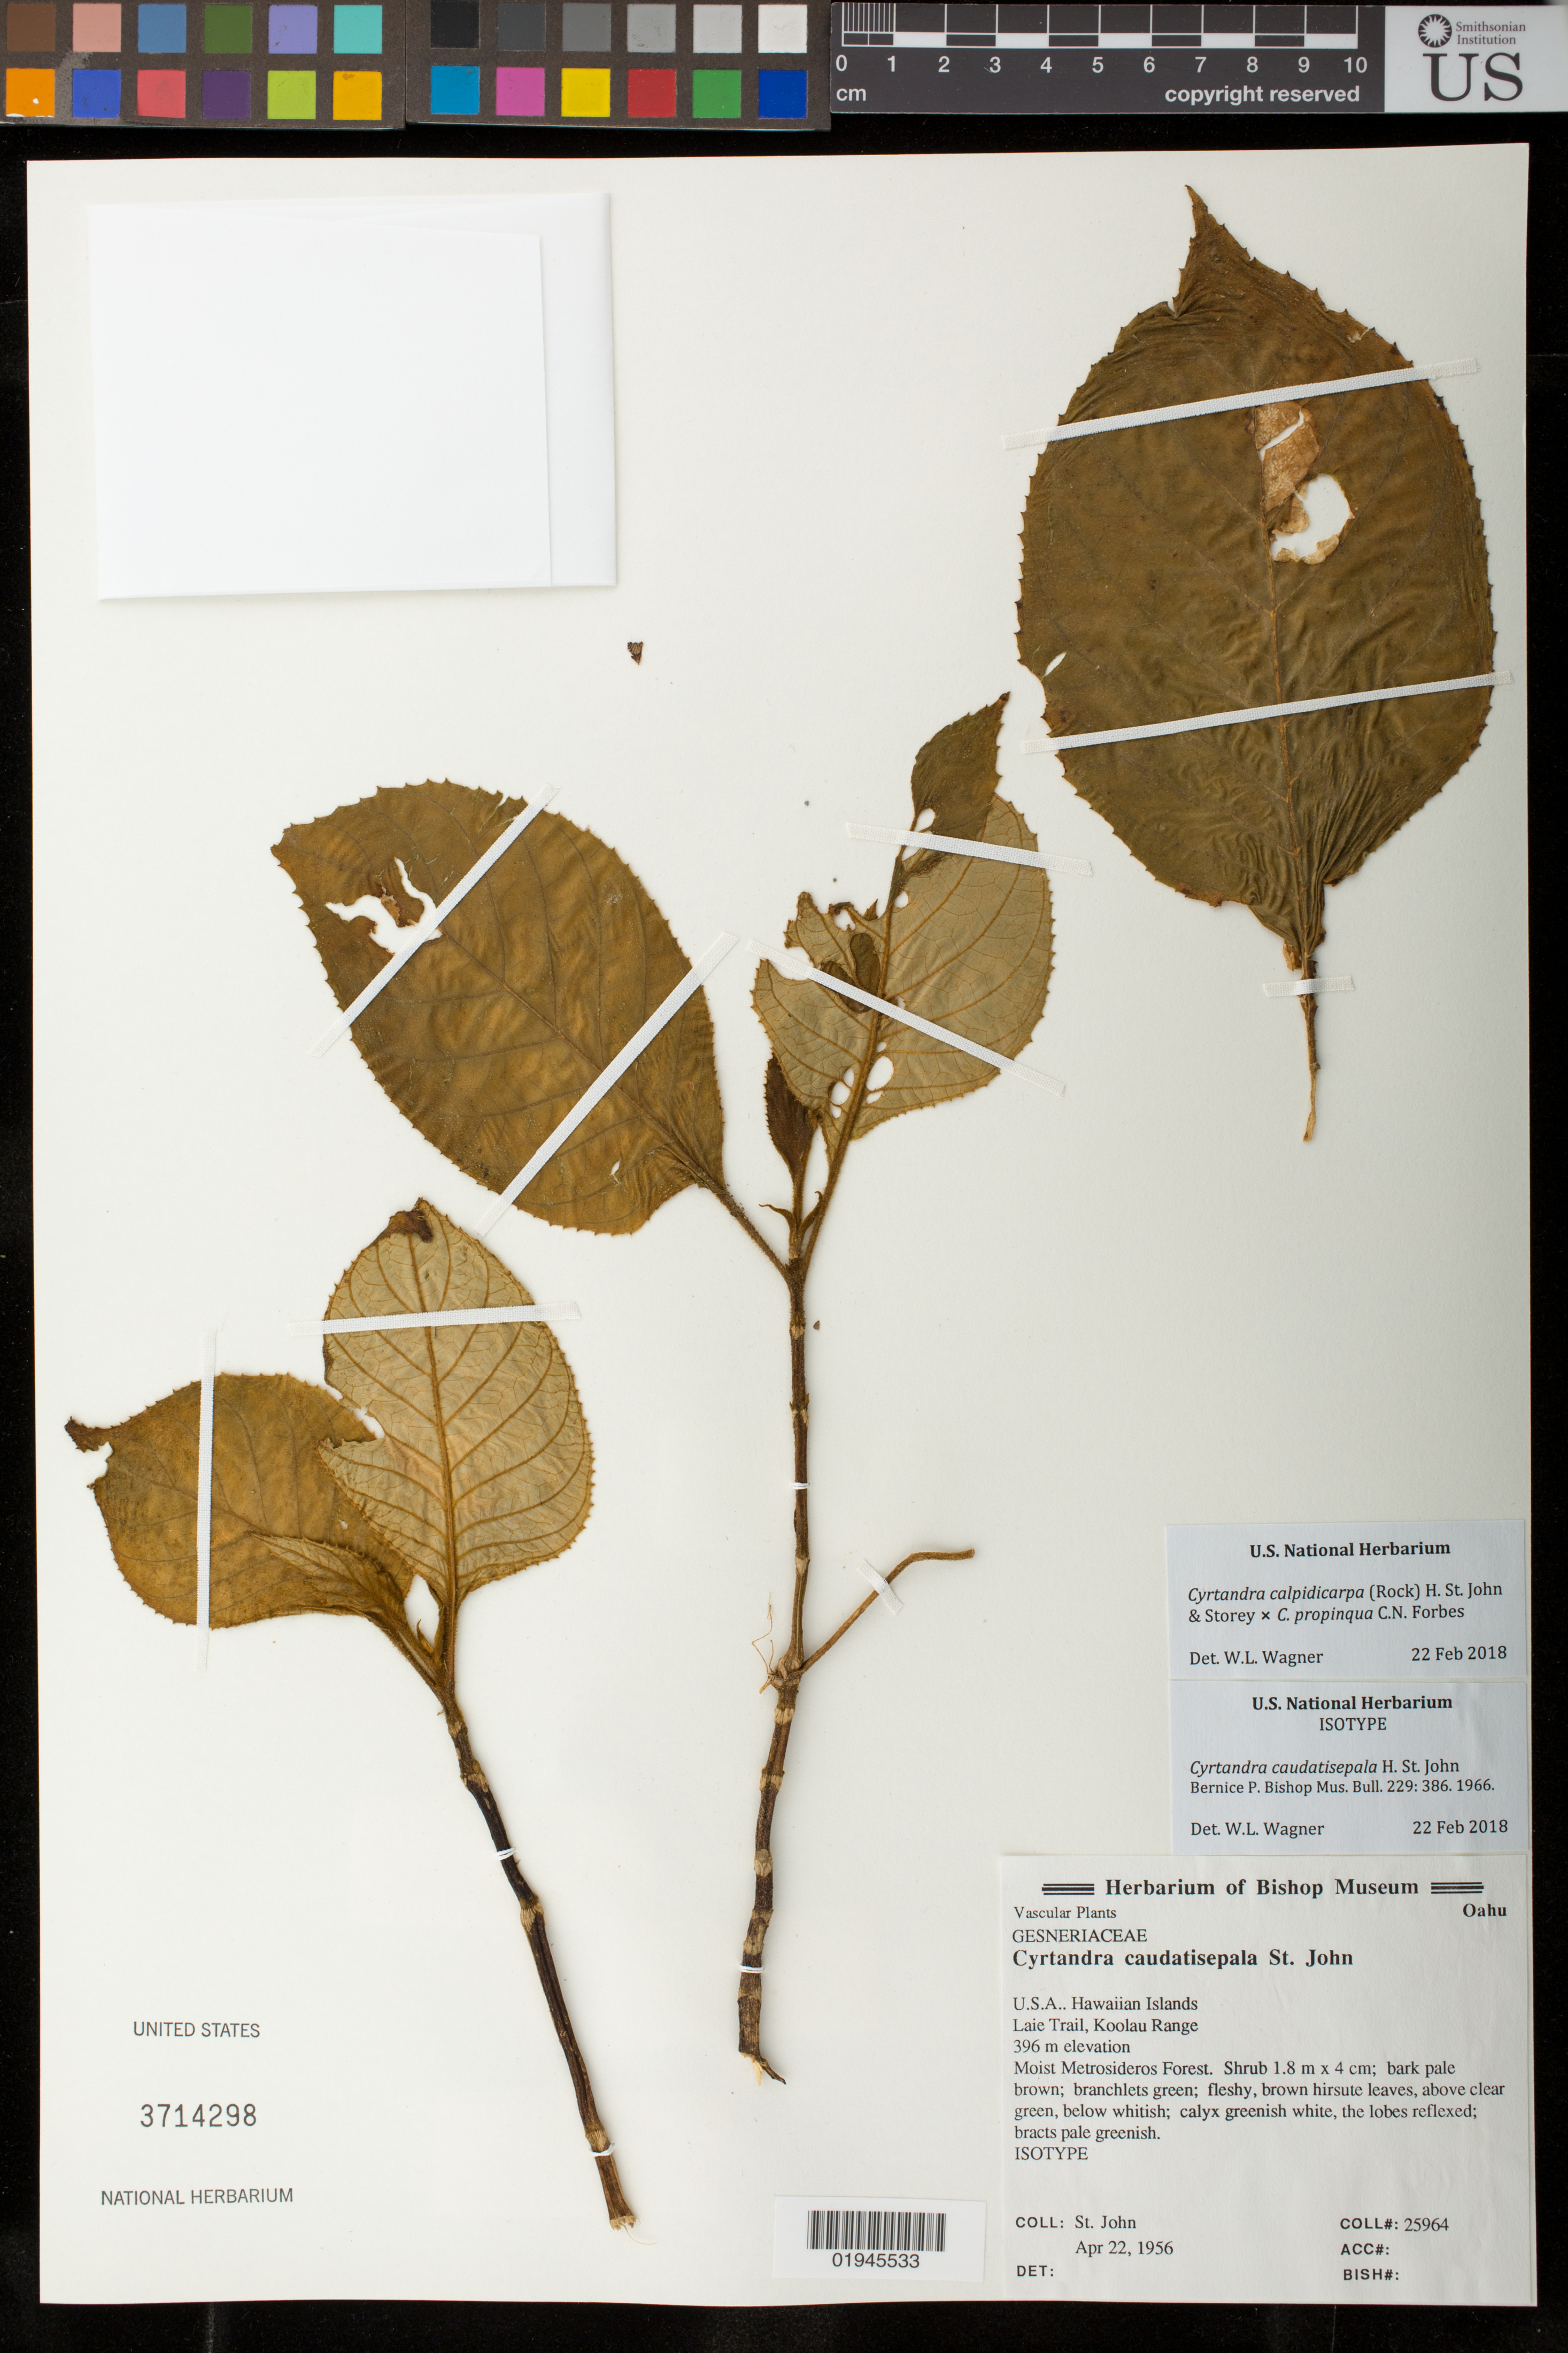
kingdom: Plantae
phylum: Tracheophyta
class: Magnoliopsida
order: Lamiales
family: Gesneriaceae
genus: Cyrtandra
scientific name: Cyrtandra caudatisepala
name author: H. St. John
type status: Isotype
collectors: H. St. John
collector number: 25964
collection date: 1956-04-22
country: United States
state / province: Hawaii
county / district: Honolulu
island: Oahu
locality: Koolau Range, Laie Trail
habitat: Moist forest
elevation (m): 396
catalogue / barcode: US 3714298